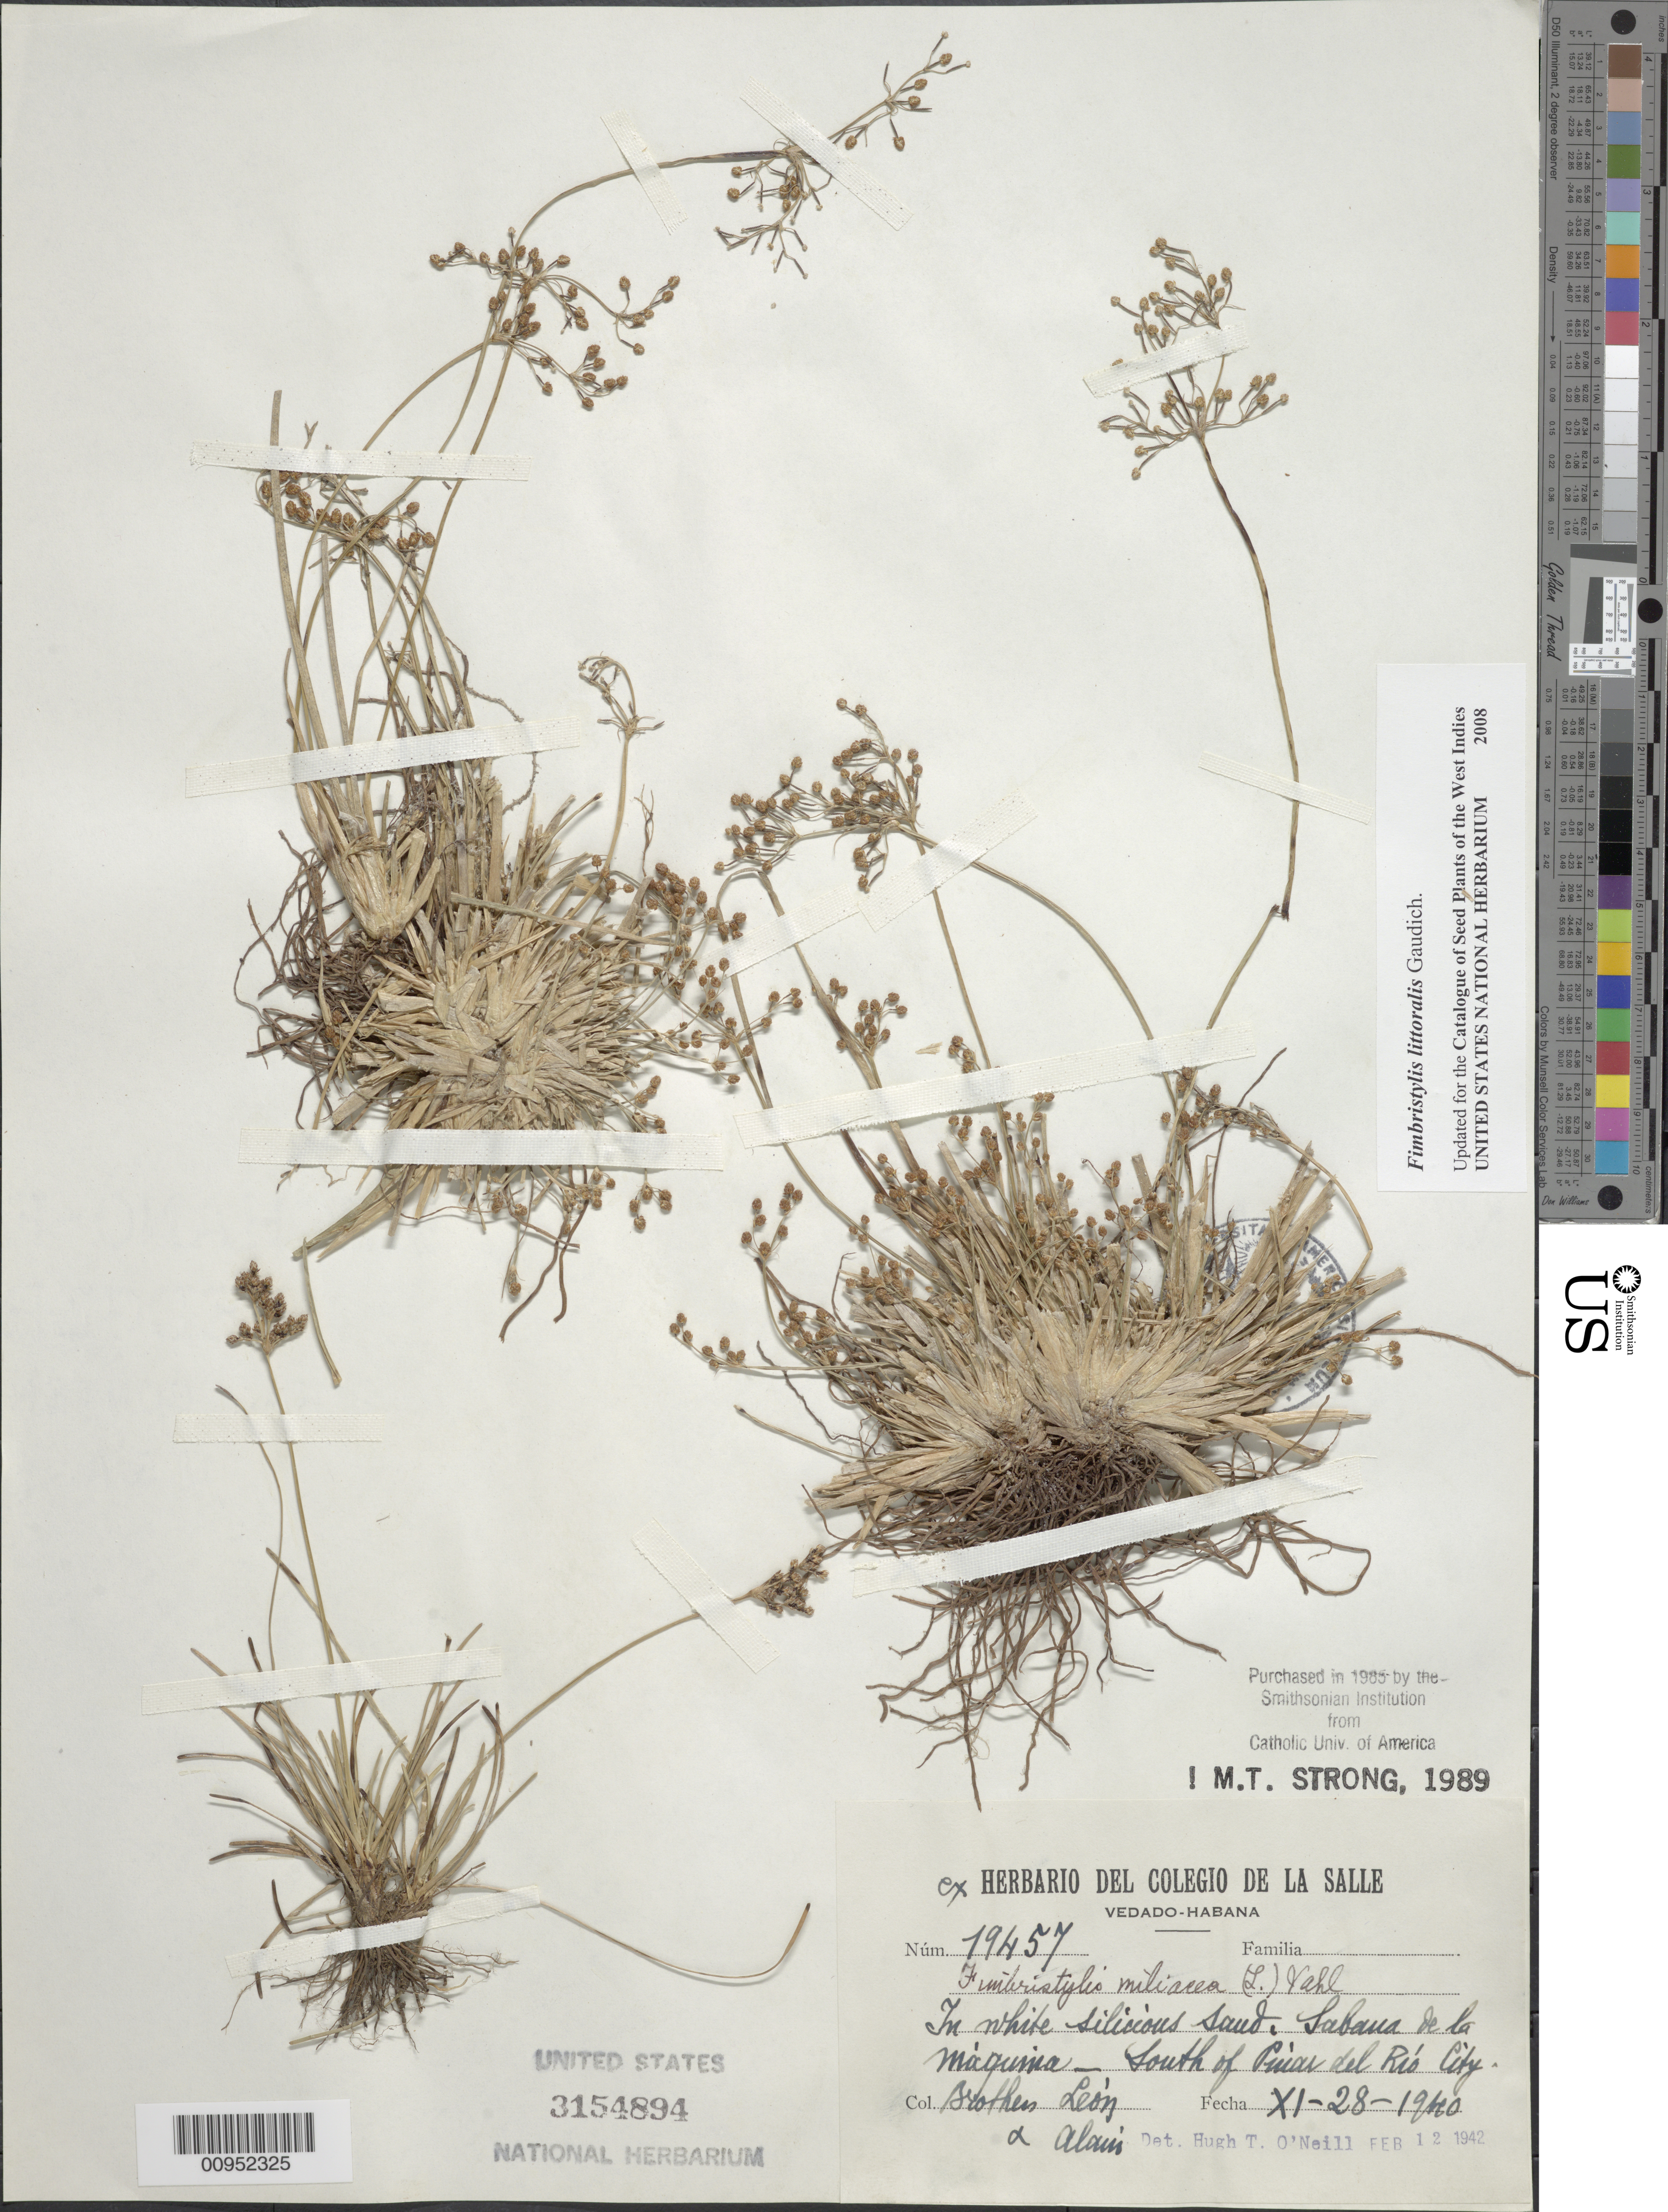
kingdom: Plantae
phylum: Tracheophyta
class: Liliopsida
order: Poales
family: Cyperaceae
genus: Fimbristylis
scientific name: Fimbristylis littoralis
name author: Gaudich.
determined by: Strong, M. T., (US), Smithsonian Institution - National Museum of Natural History (UNITED STATES)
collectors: Bro. León & A. H. Liogier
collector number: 19457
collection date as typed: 28 Nov 1940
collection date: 1940-11-28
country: Cuba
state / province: Pinar del Rio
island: Cuba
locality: Sabana de la Máquina, S of Pinar del Rio city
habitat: In white silicous sand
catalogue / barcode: US 3154894